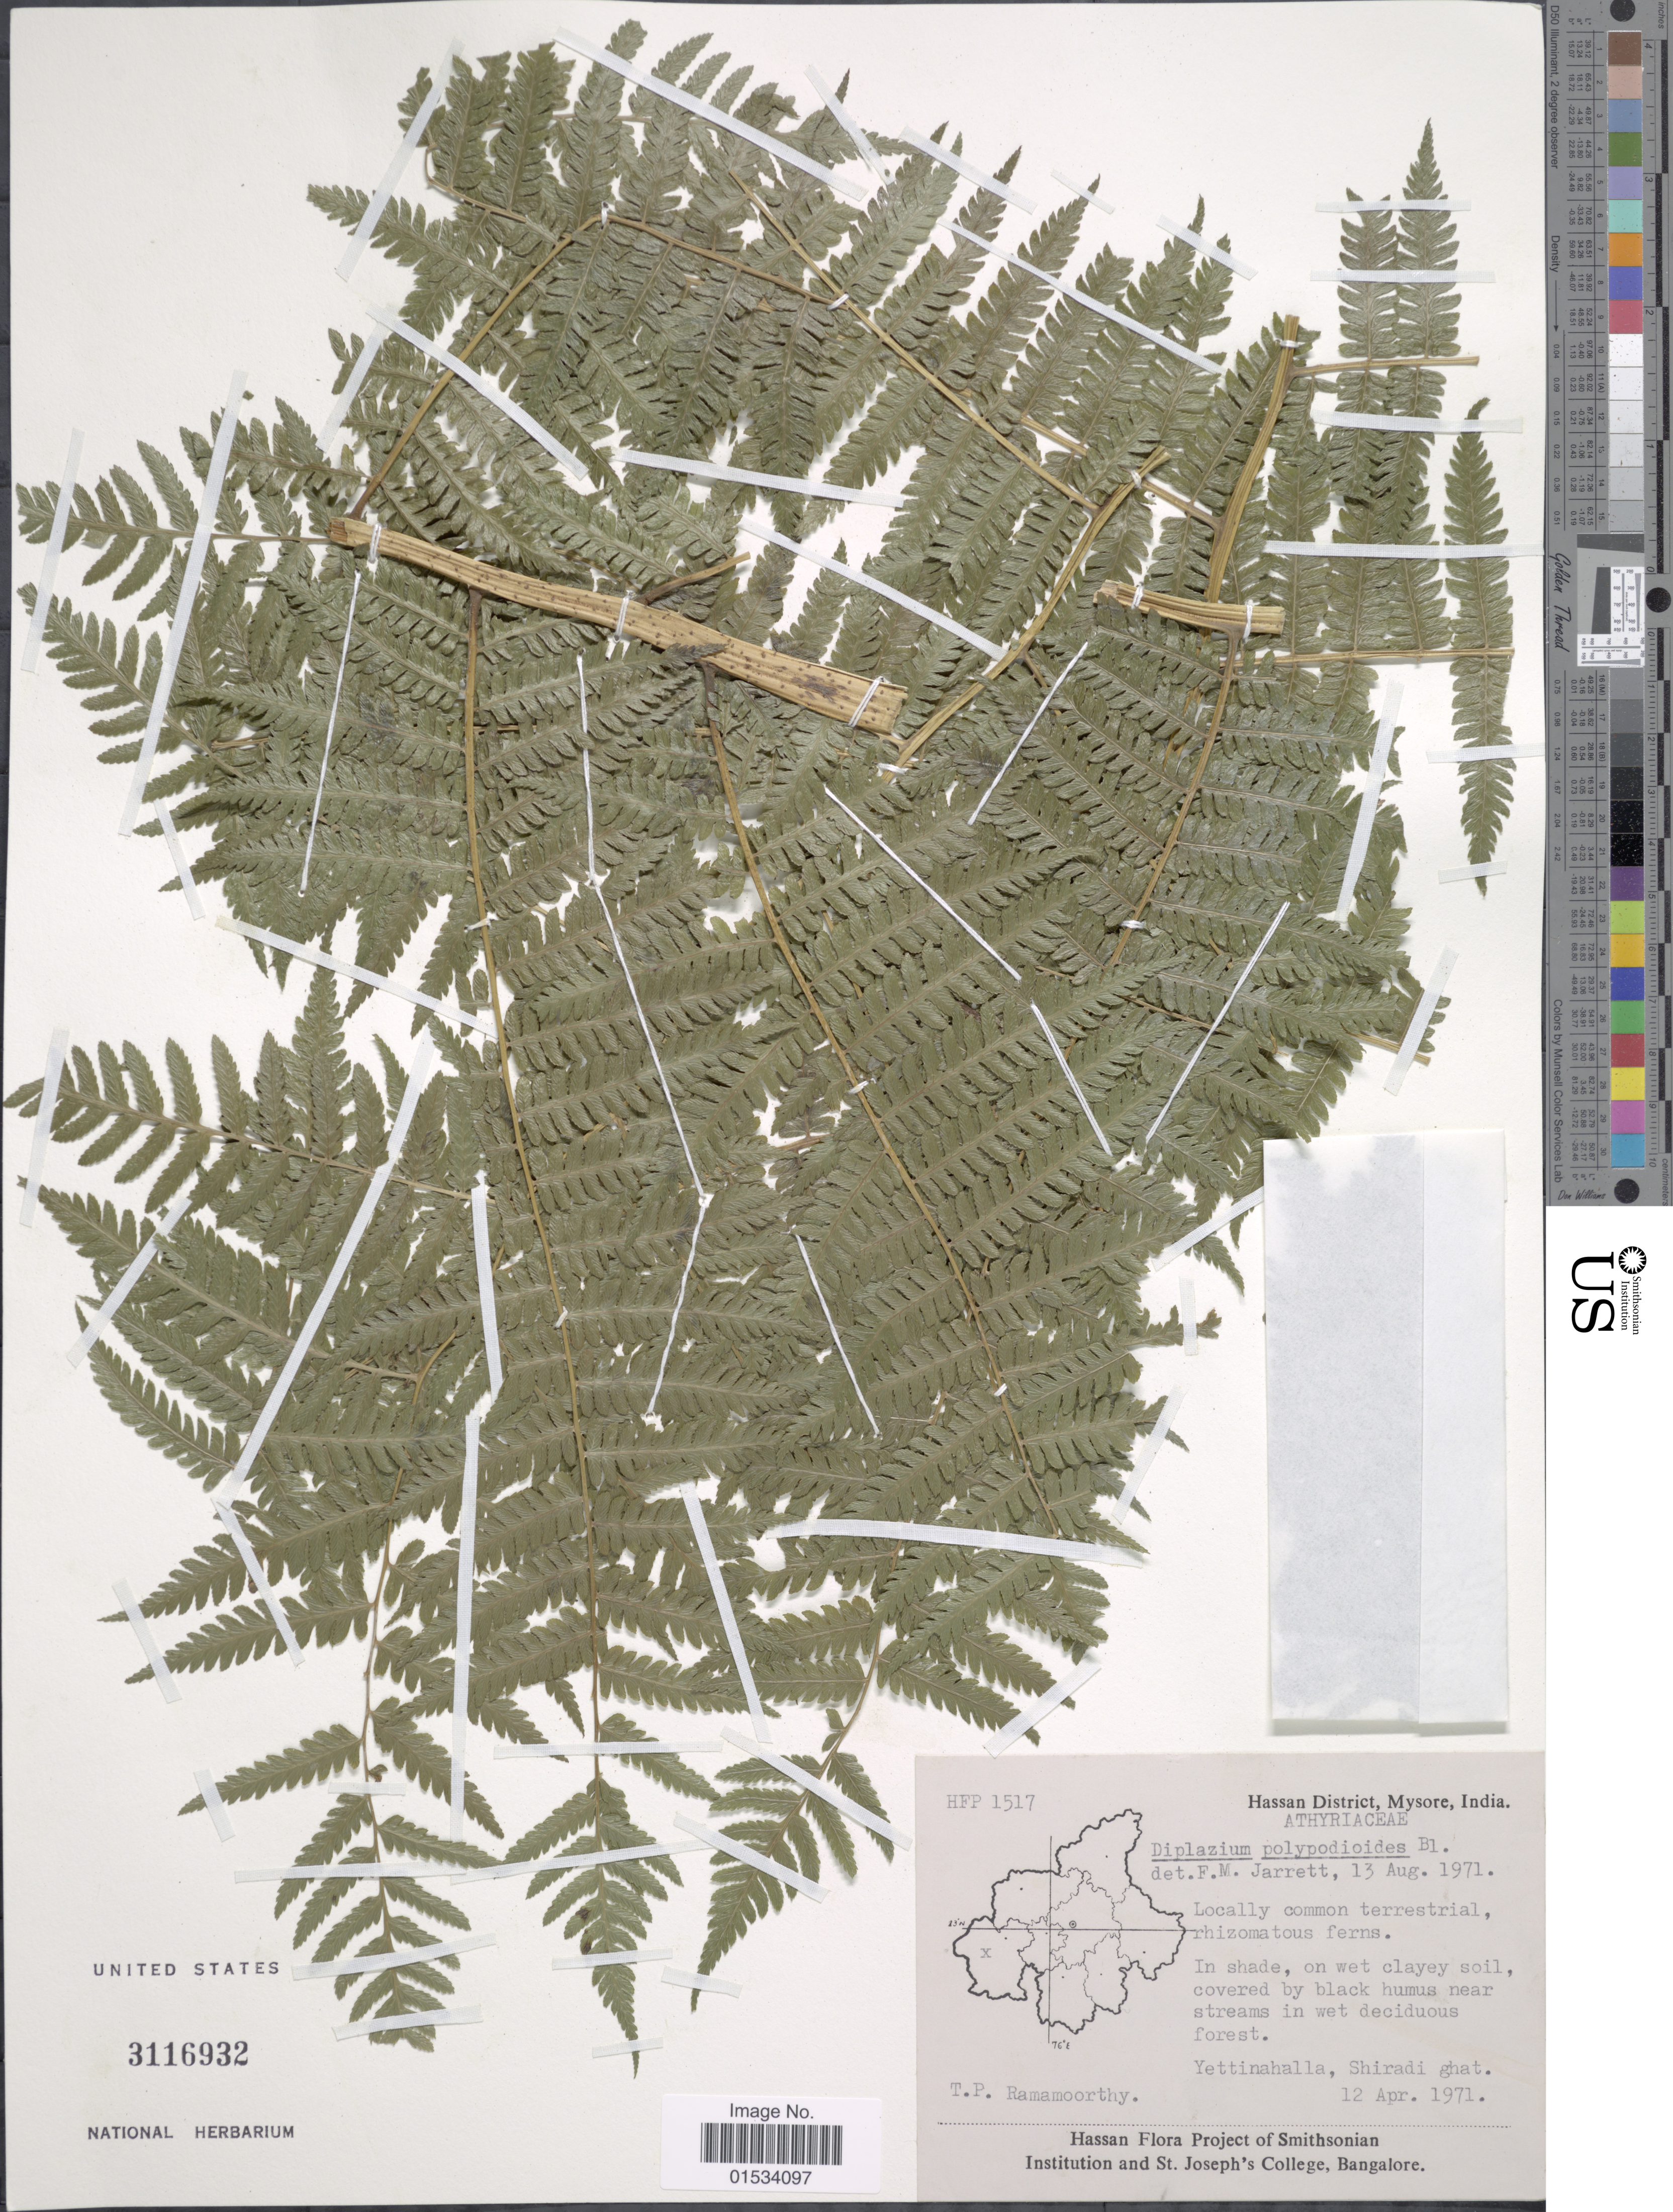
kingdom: Plantae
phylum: Tracheophyta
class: Polypodiopsida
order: Polypodiales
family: Athyriaceae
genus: Diplazium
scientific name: Diplazium polypodioides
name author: Blume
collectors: T. P. Ramamoorthy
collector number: HFP 1517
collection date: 1971-04-12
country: India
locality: Hassan District, Mysore, India, Yettinahalla, Shiradi ghat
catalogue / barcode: US 3116932